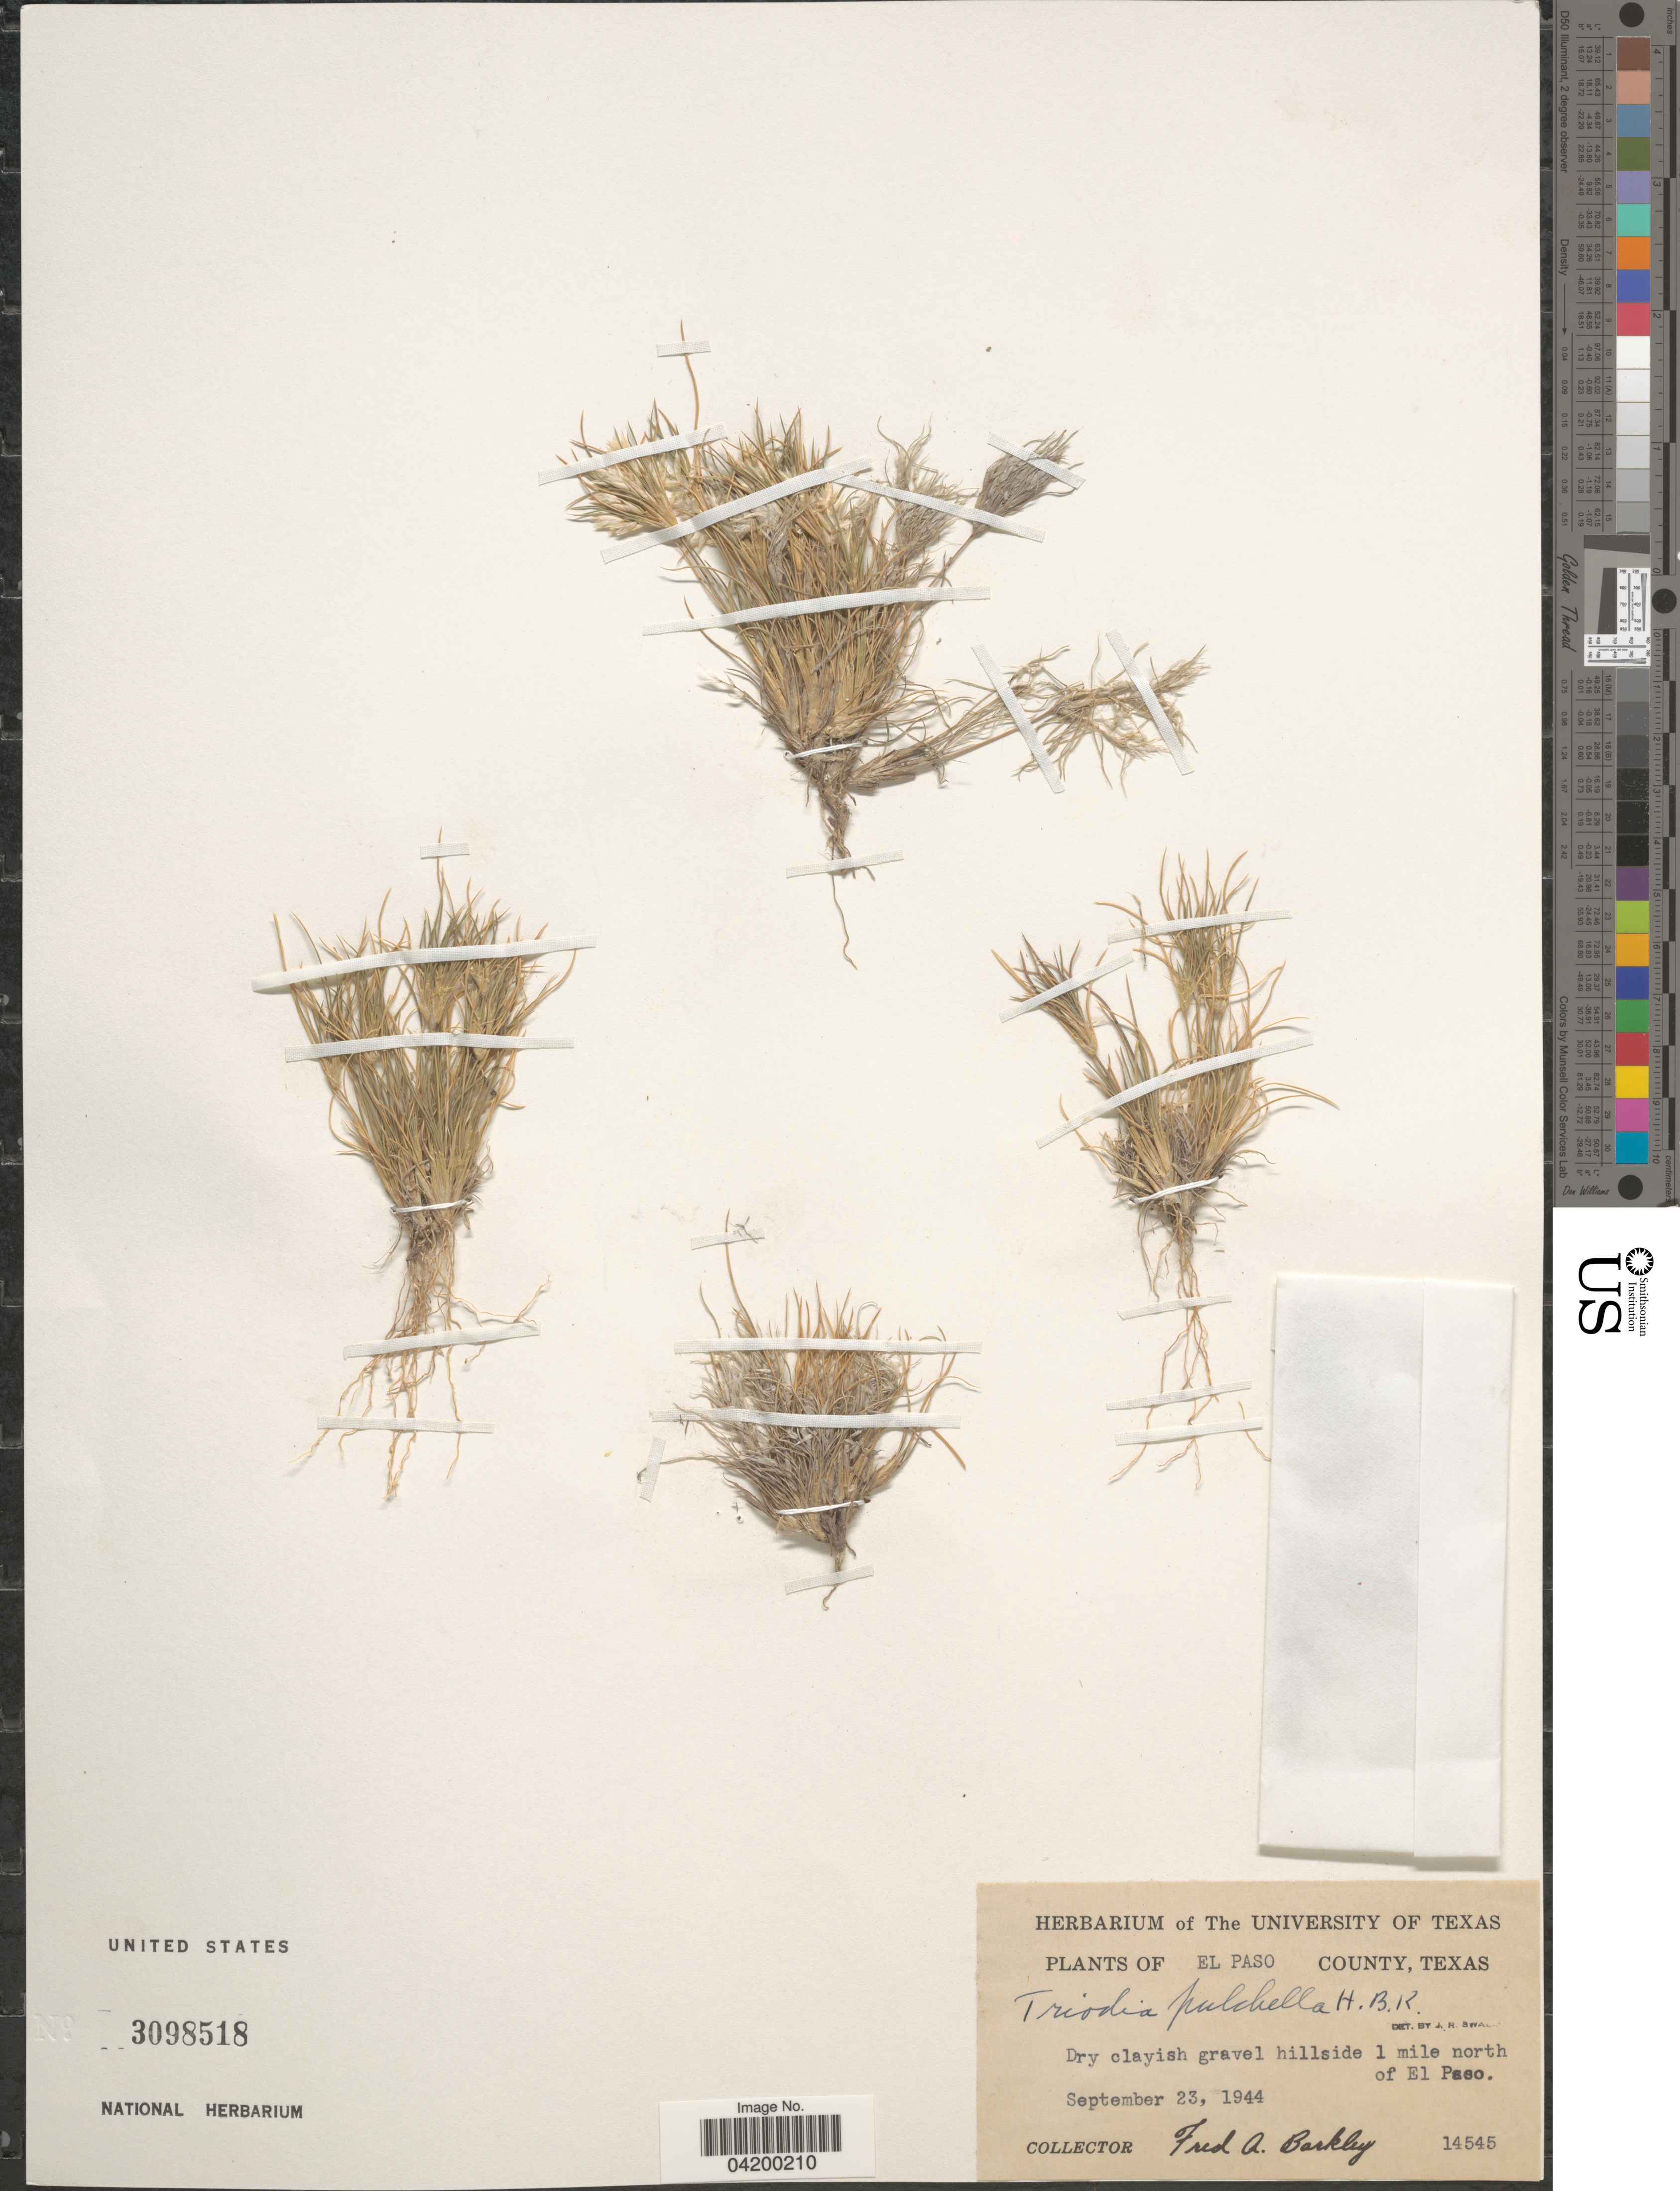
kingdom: Plantae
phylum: Tracheophyta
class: Liliopsida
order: Poales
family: Poaceae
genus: Dasyochloa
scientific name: Dasyochloa pulchella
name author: (Kunth) Willd. ex Rydb.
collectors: F. A. Barkley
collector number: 14545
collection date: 1944-09-23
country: United States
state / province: Texas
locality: El Paso County. Dry clayish gravel hillside 1 mile north of El Paso.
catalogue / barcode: US 3098518